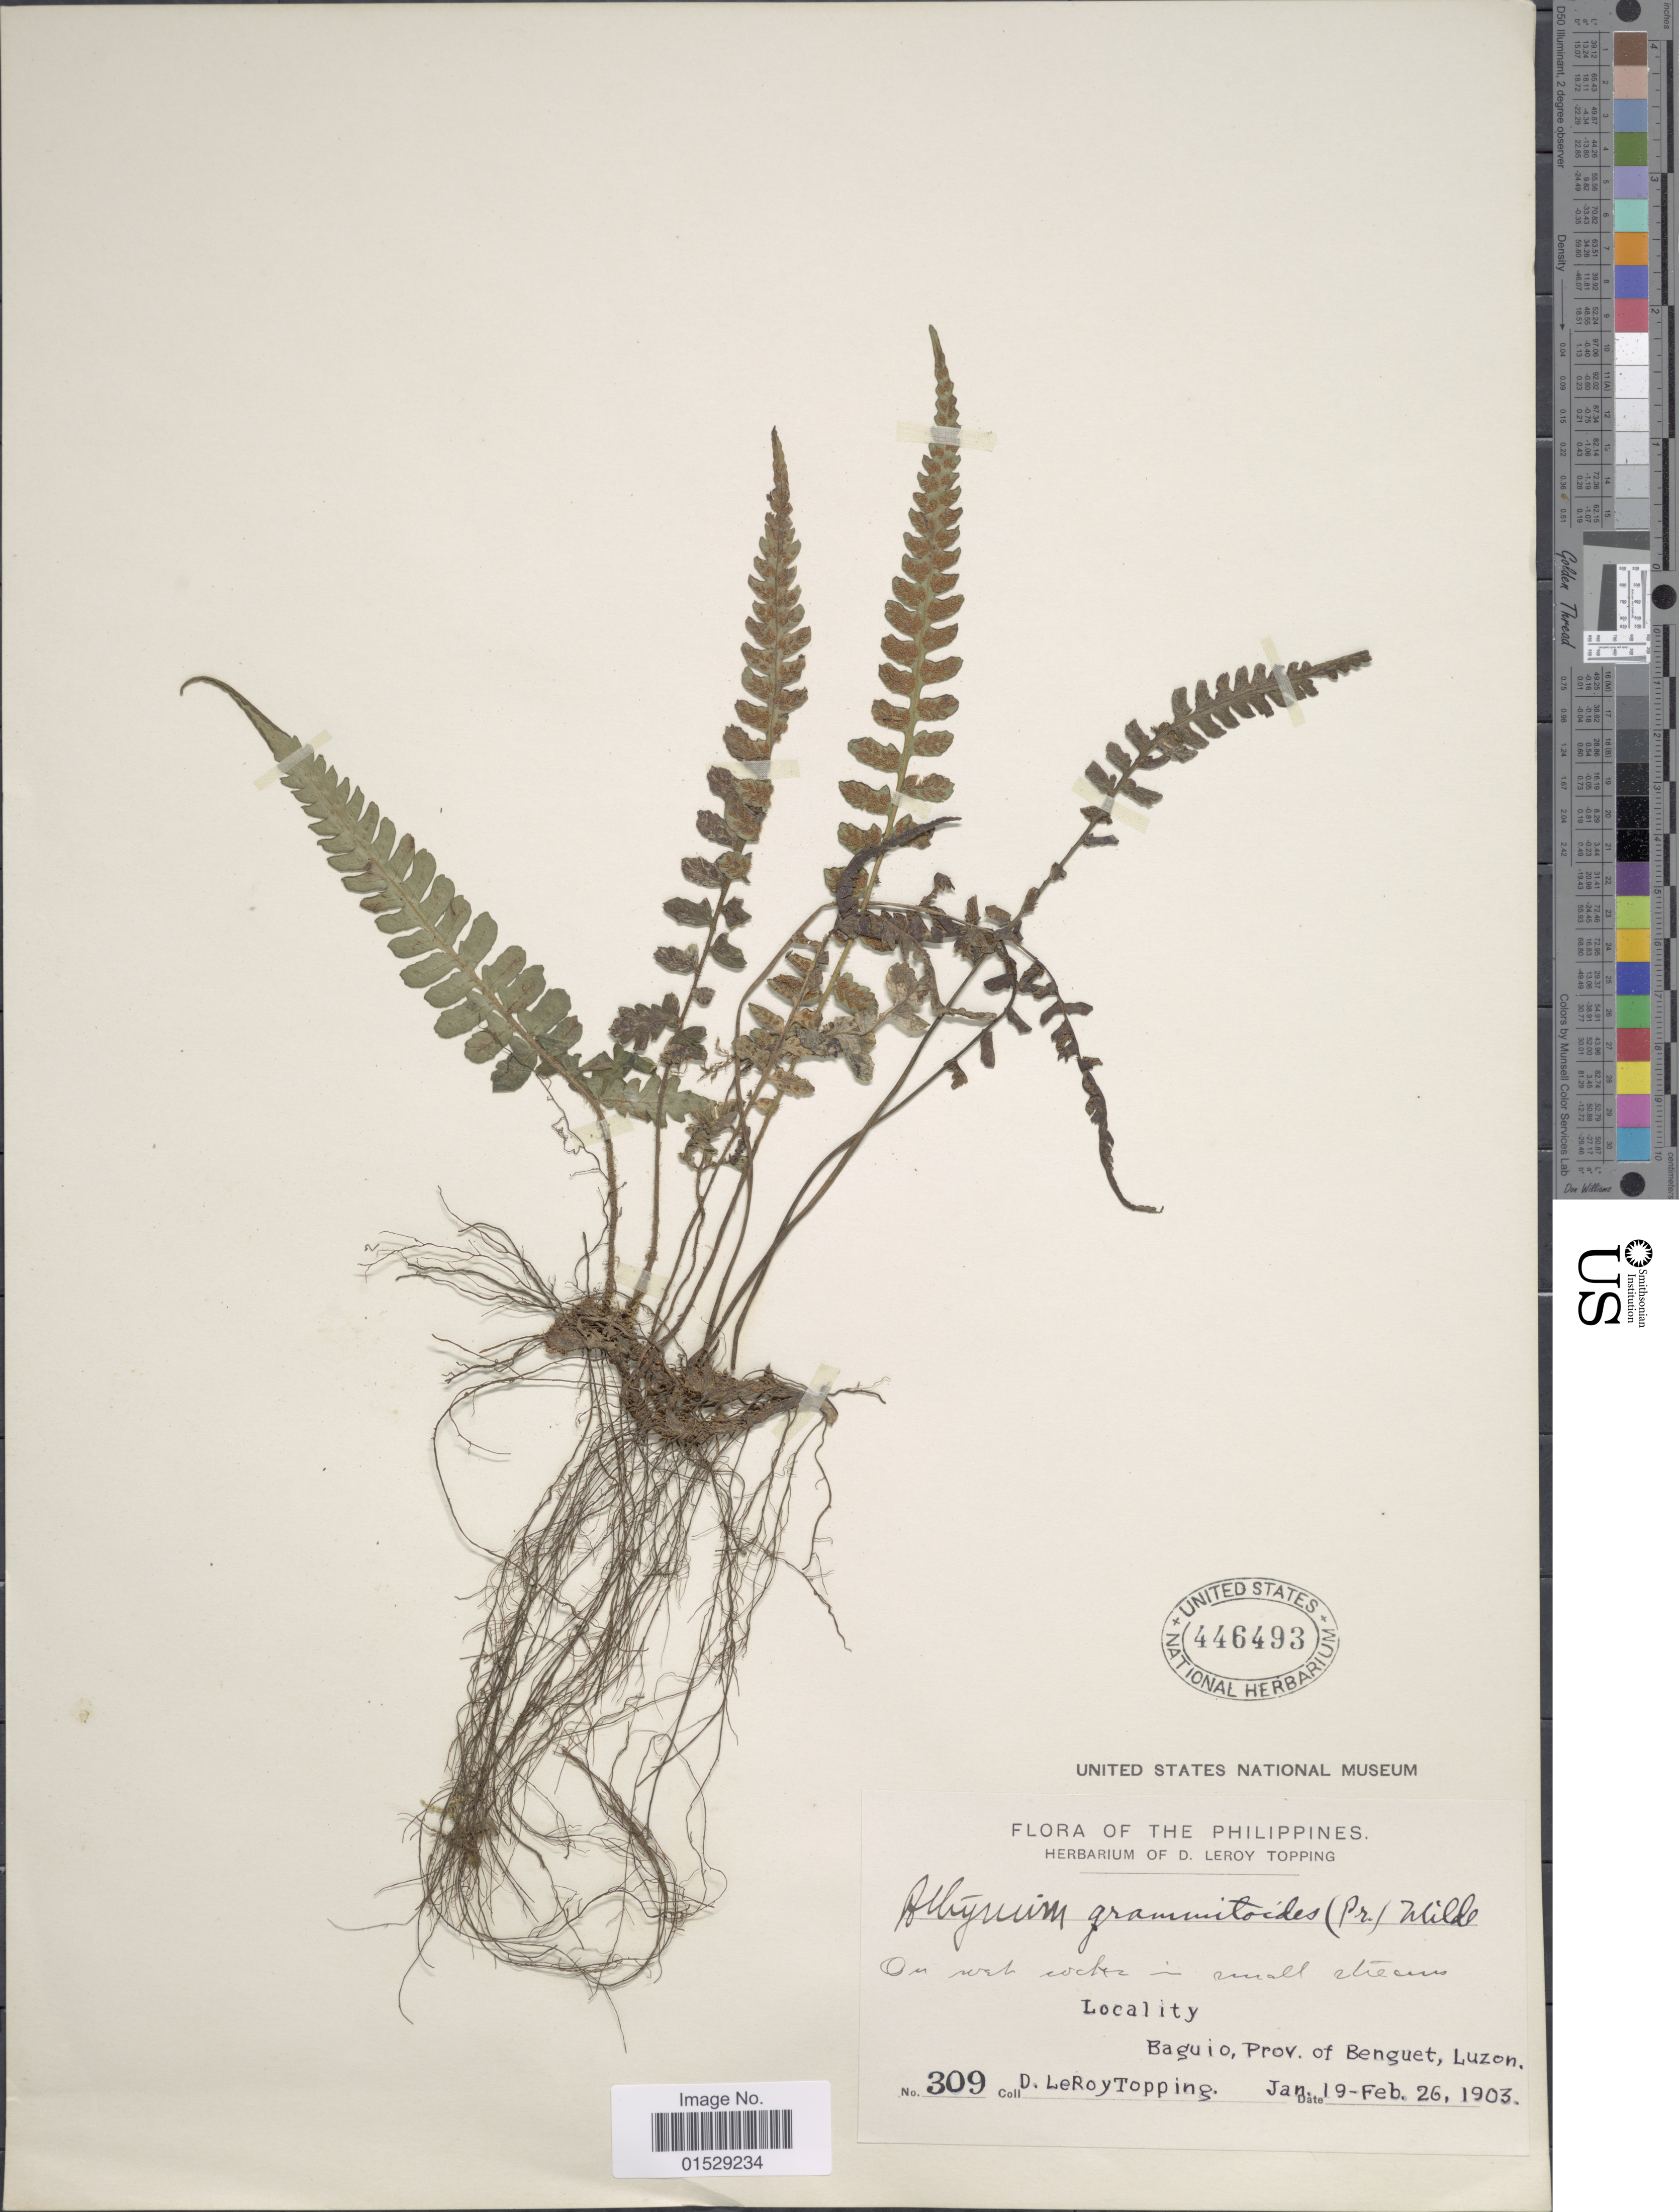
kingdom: Plantae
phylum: Tracheophyta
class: Polypodiopsida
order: Polypodiales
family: Athyriaceae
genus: Deparia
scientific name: Deparia petersenii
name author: (Kunze) M. Kato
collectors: D. L. Topping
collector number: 309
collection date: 1903-01-19/1903-02-26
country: Philippines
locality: Baguio, prov. of Benguet, Luzon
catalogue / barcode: US 446493